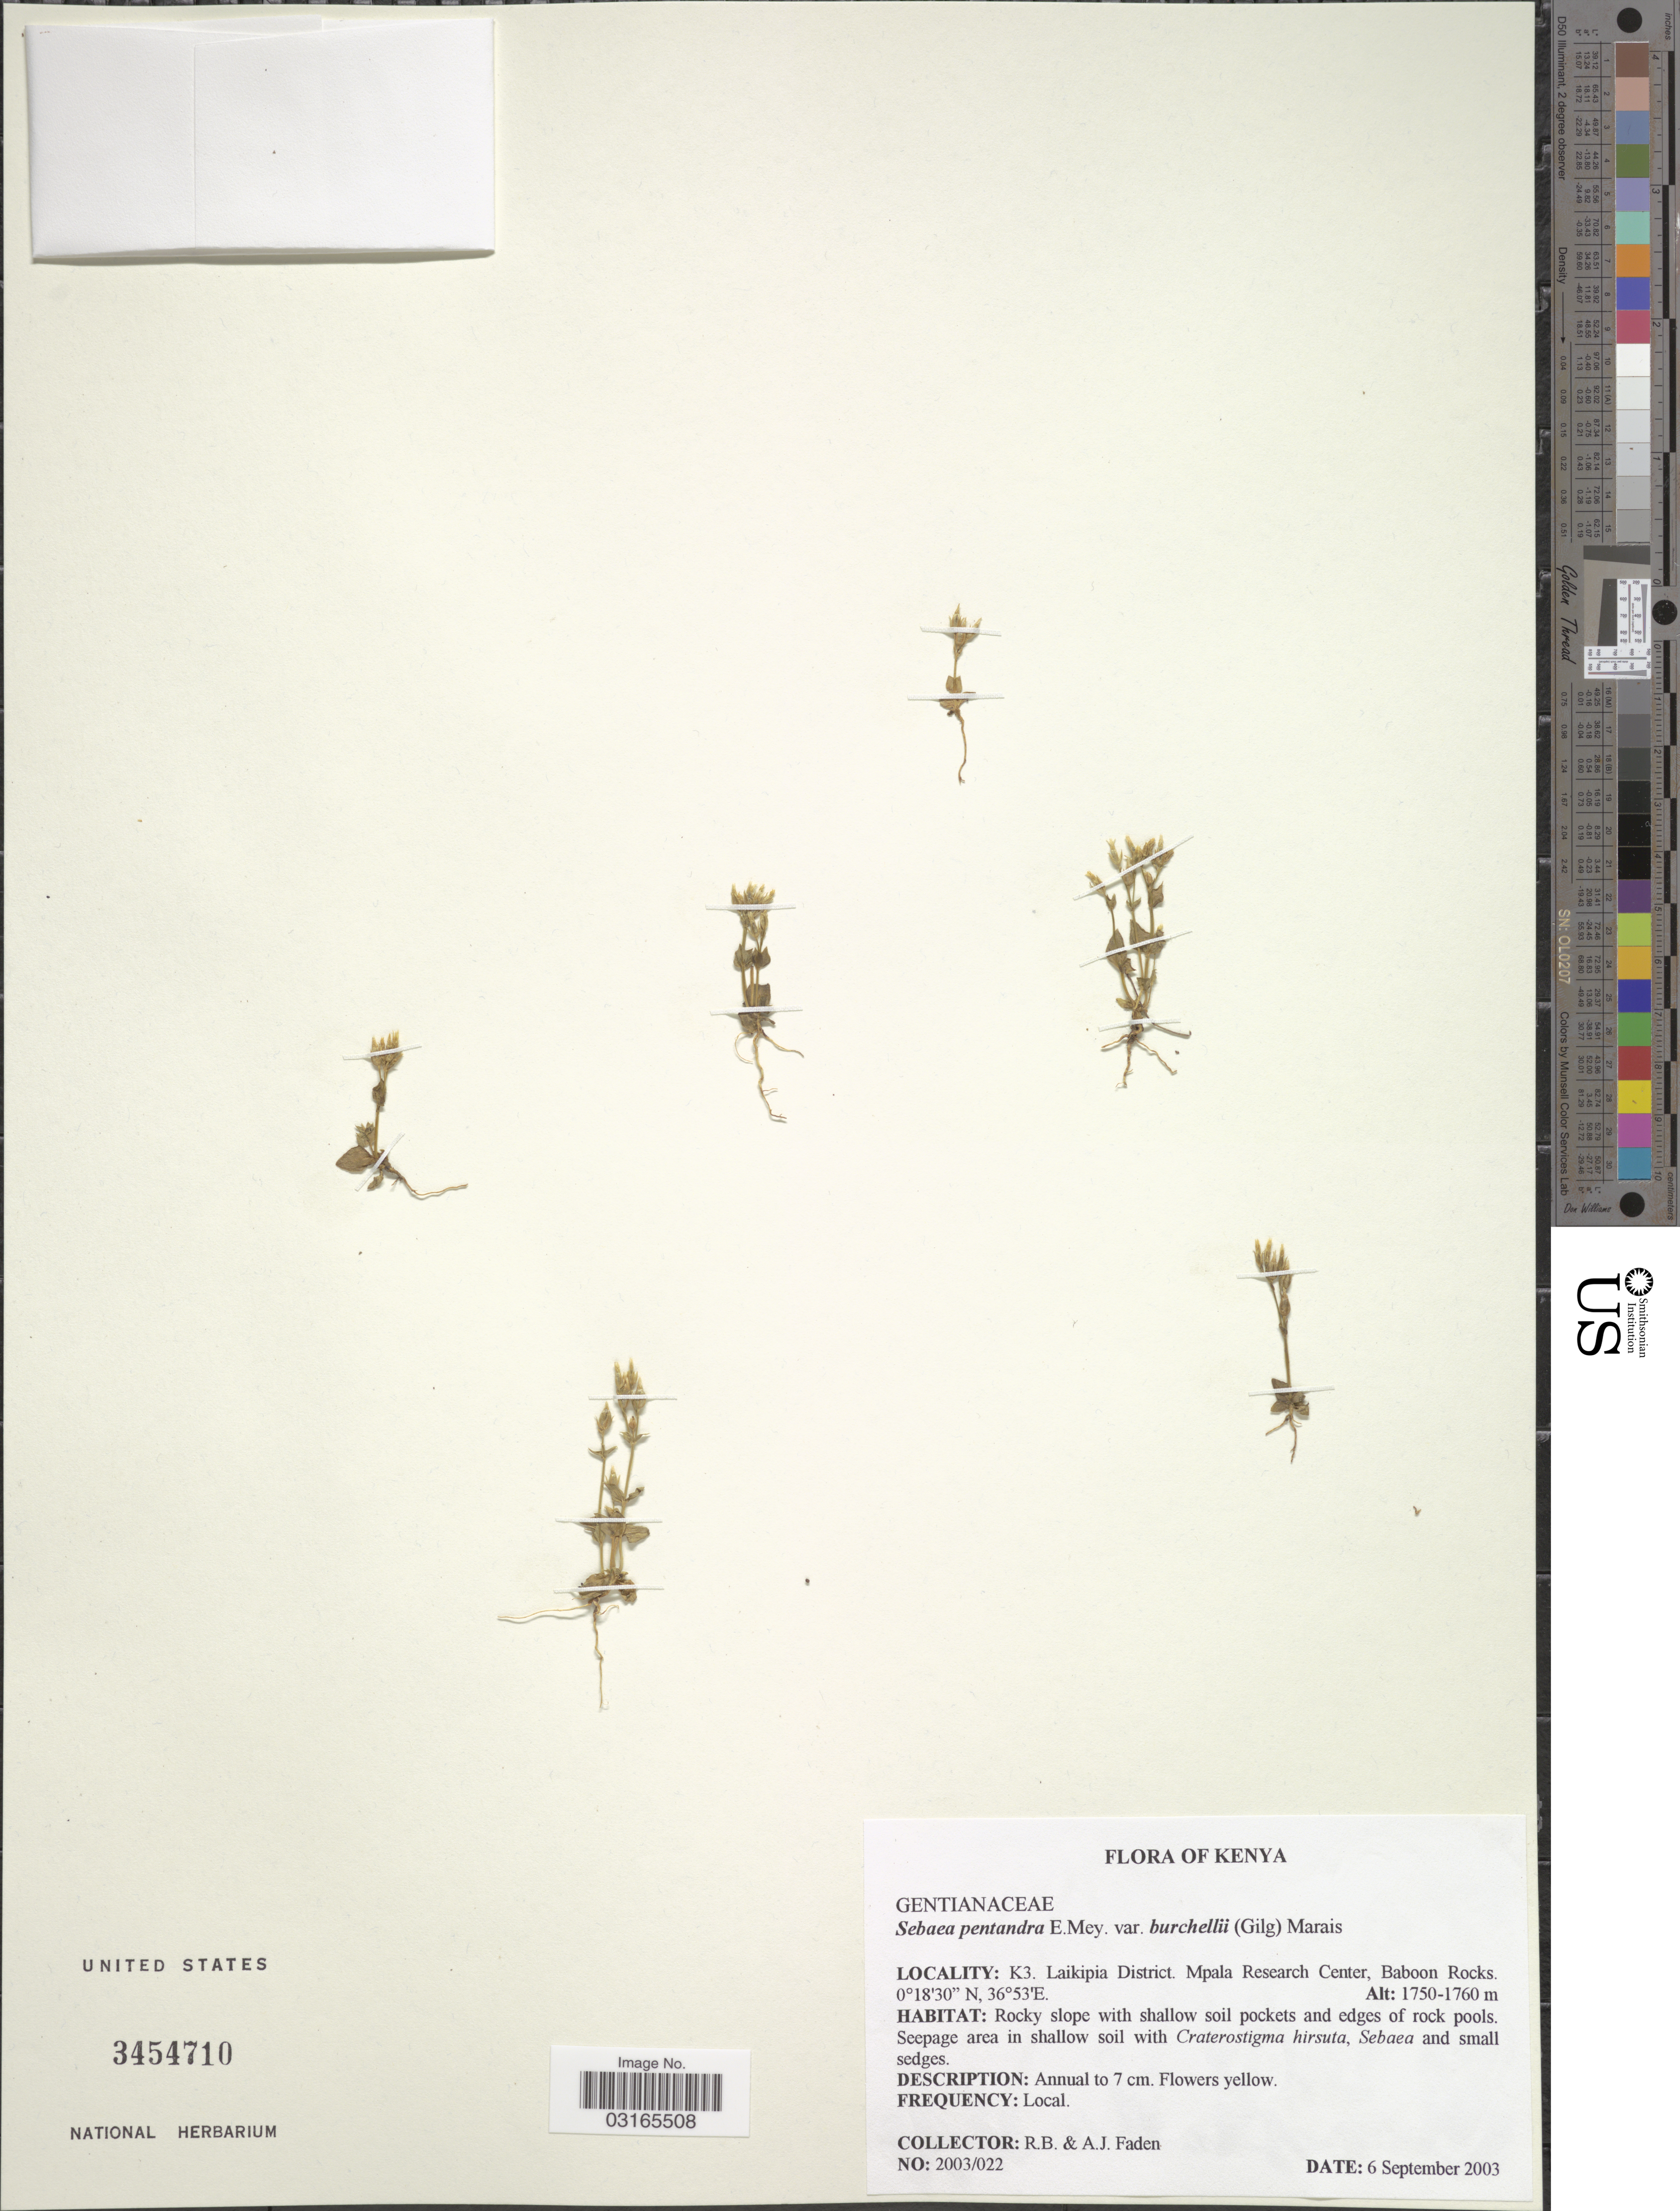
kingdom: Plantae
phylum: Tracheophyta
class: Magnoliopsida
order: Gentianales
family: Gentianaceae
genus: Sebaea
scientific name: Sebaea pentandra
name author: E. Mey.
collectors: R. B. Faden & A. J. Faden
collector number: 2003/022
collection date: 2003-09-06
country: Kenya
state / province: Laikipia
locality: K3. Laikipia District. Mpala Research Center, Baboon Rocks.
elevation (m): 1750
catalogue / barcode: US 3454710